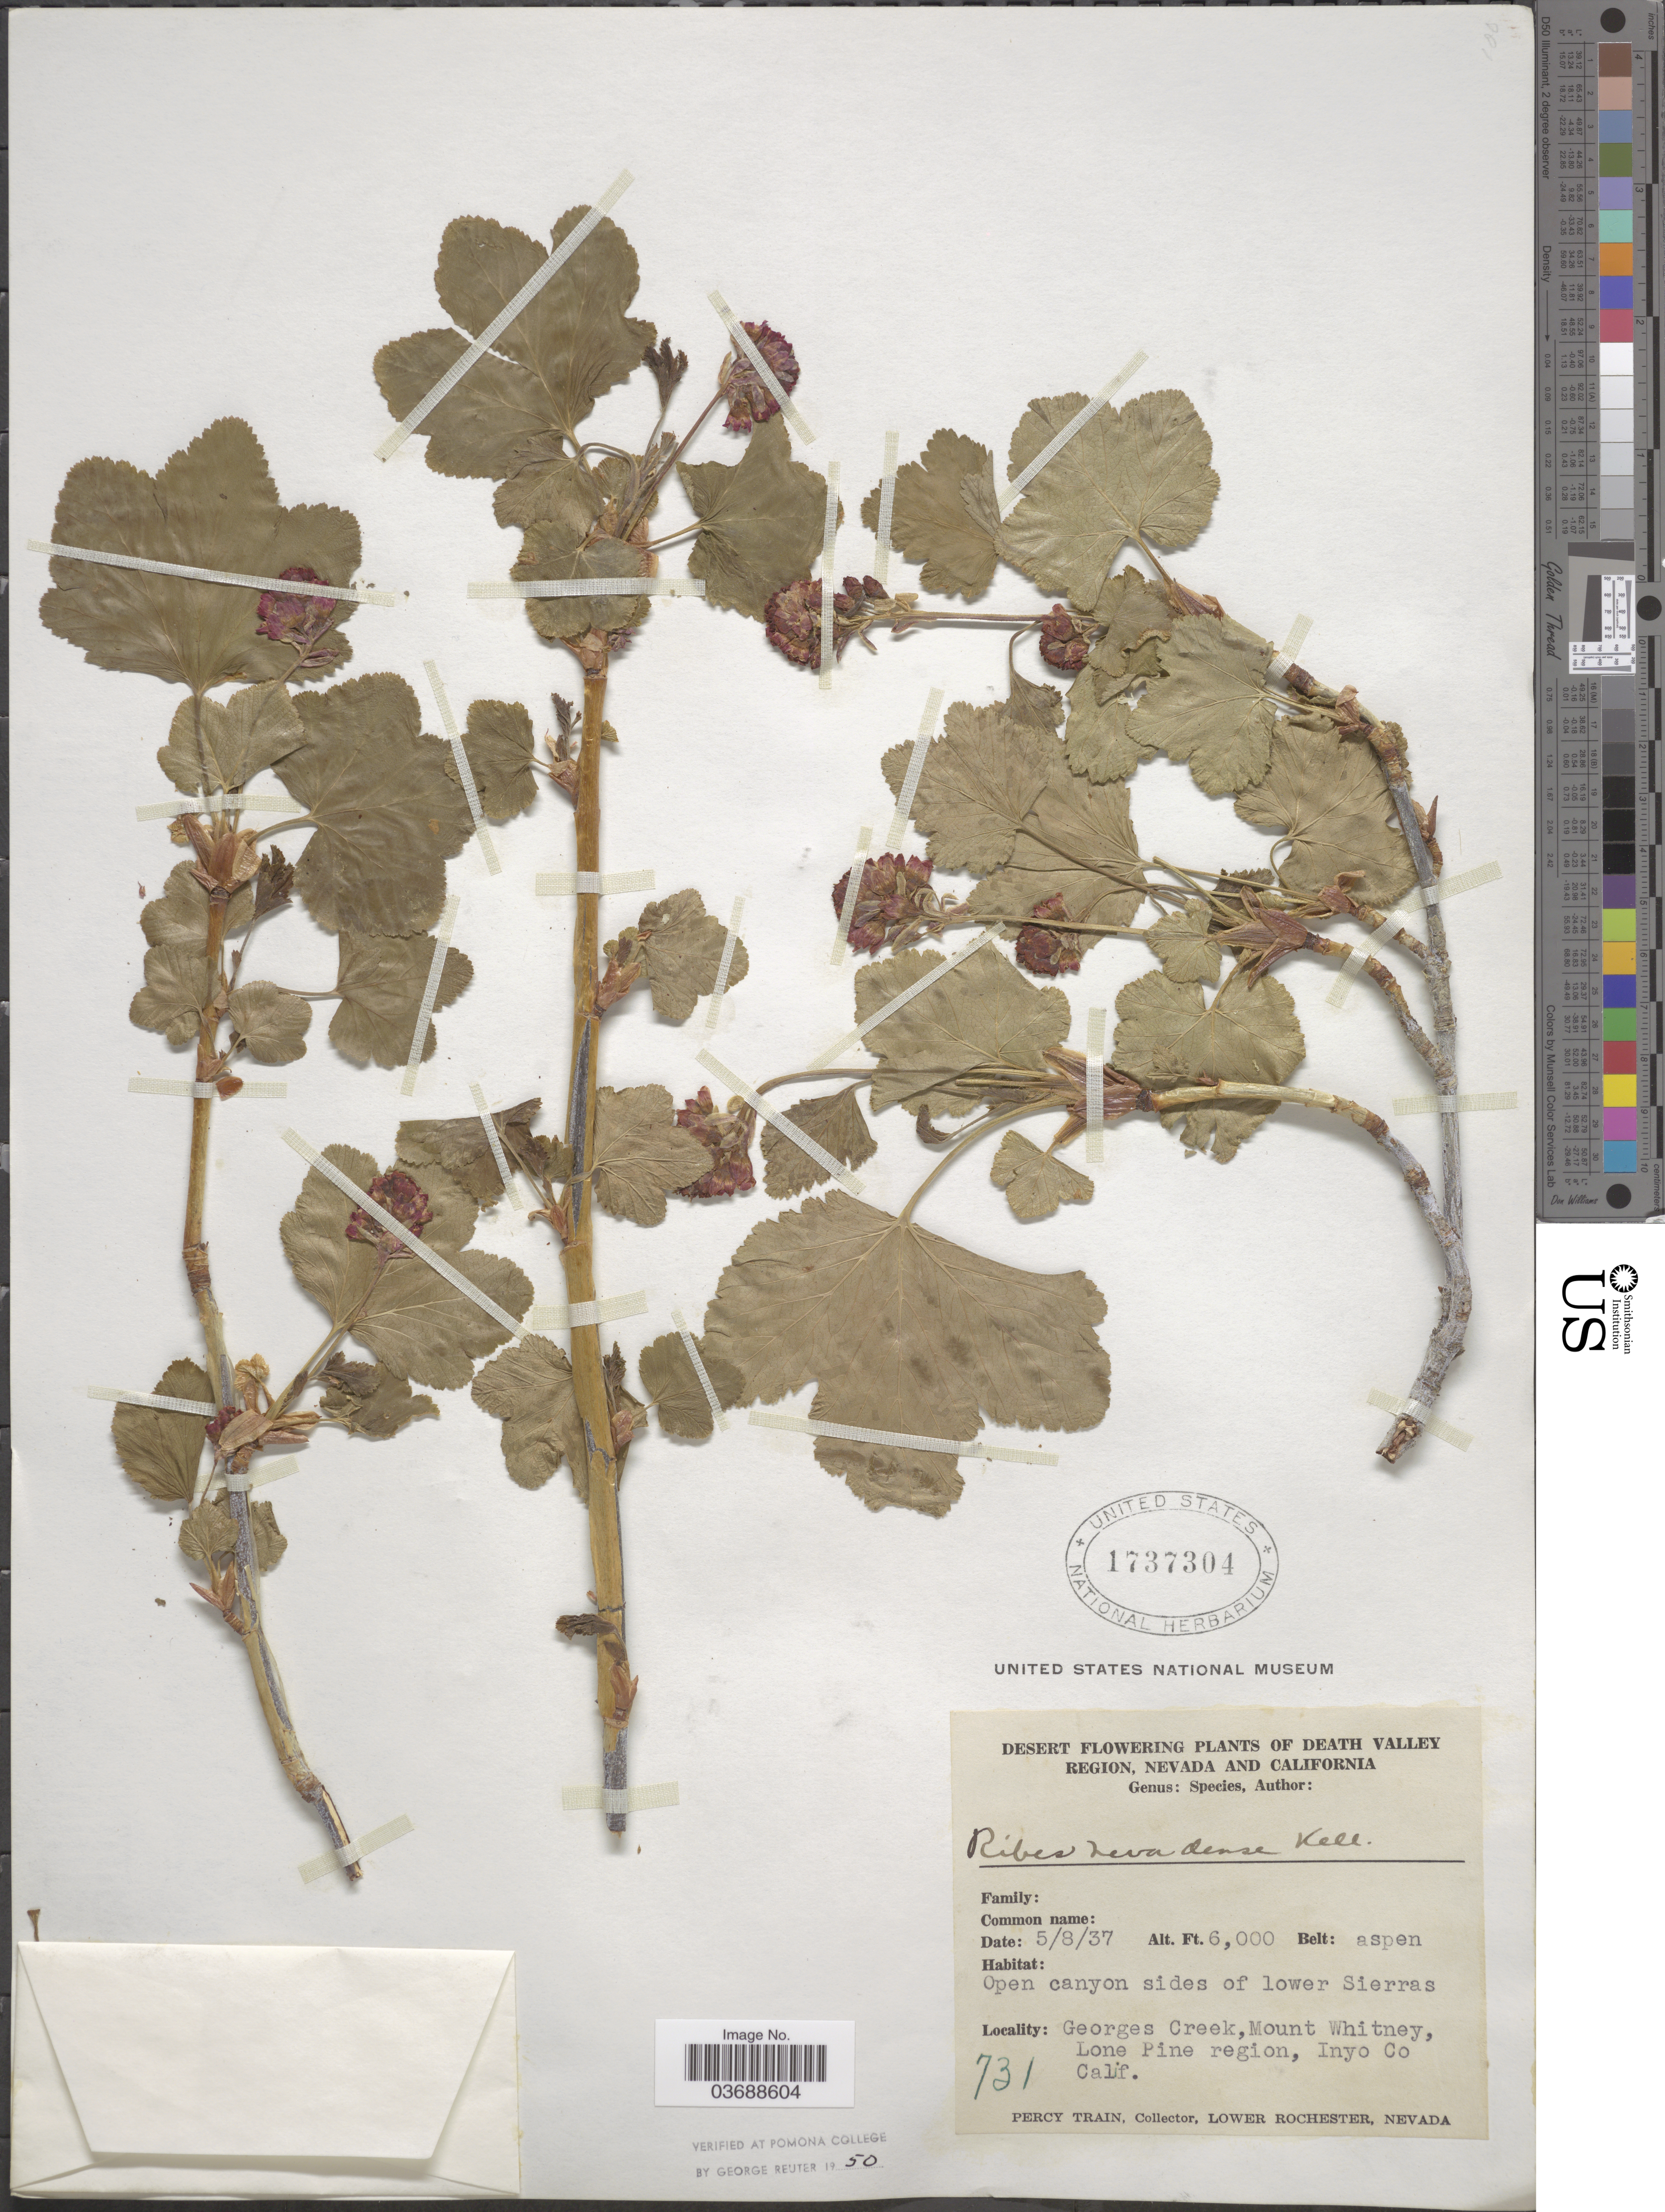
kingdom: Plantae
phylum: Tracheophyta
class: Magnoliopsida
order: Saxifragales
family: Grossulariaceae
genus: Ribes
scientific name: Ribes nevadense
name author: Kellogg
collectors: P. Train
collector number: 731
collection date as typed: Transcribed d/m/y: 8/5/37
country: United States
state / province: California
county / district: Inyo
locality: Death Valley. Georges Creek, Mount Whitney, Lone Pine region, Inyo Co.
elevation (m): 1829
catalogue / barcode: US 1737304